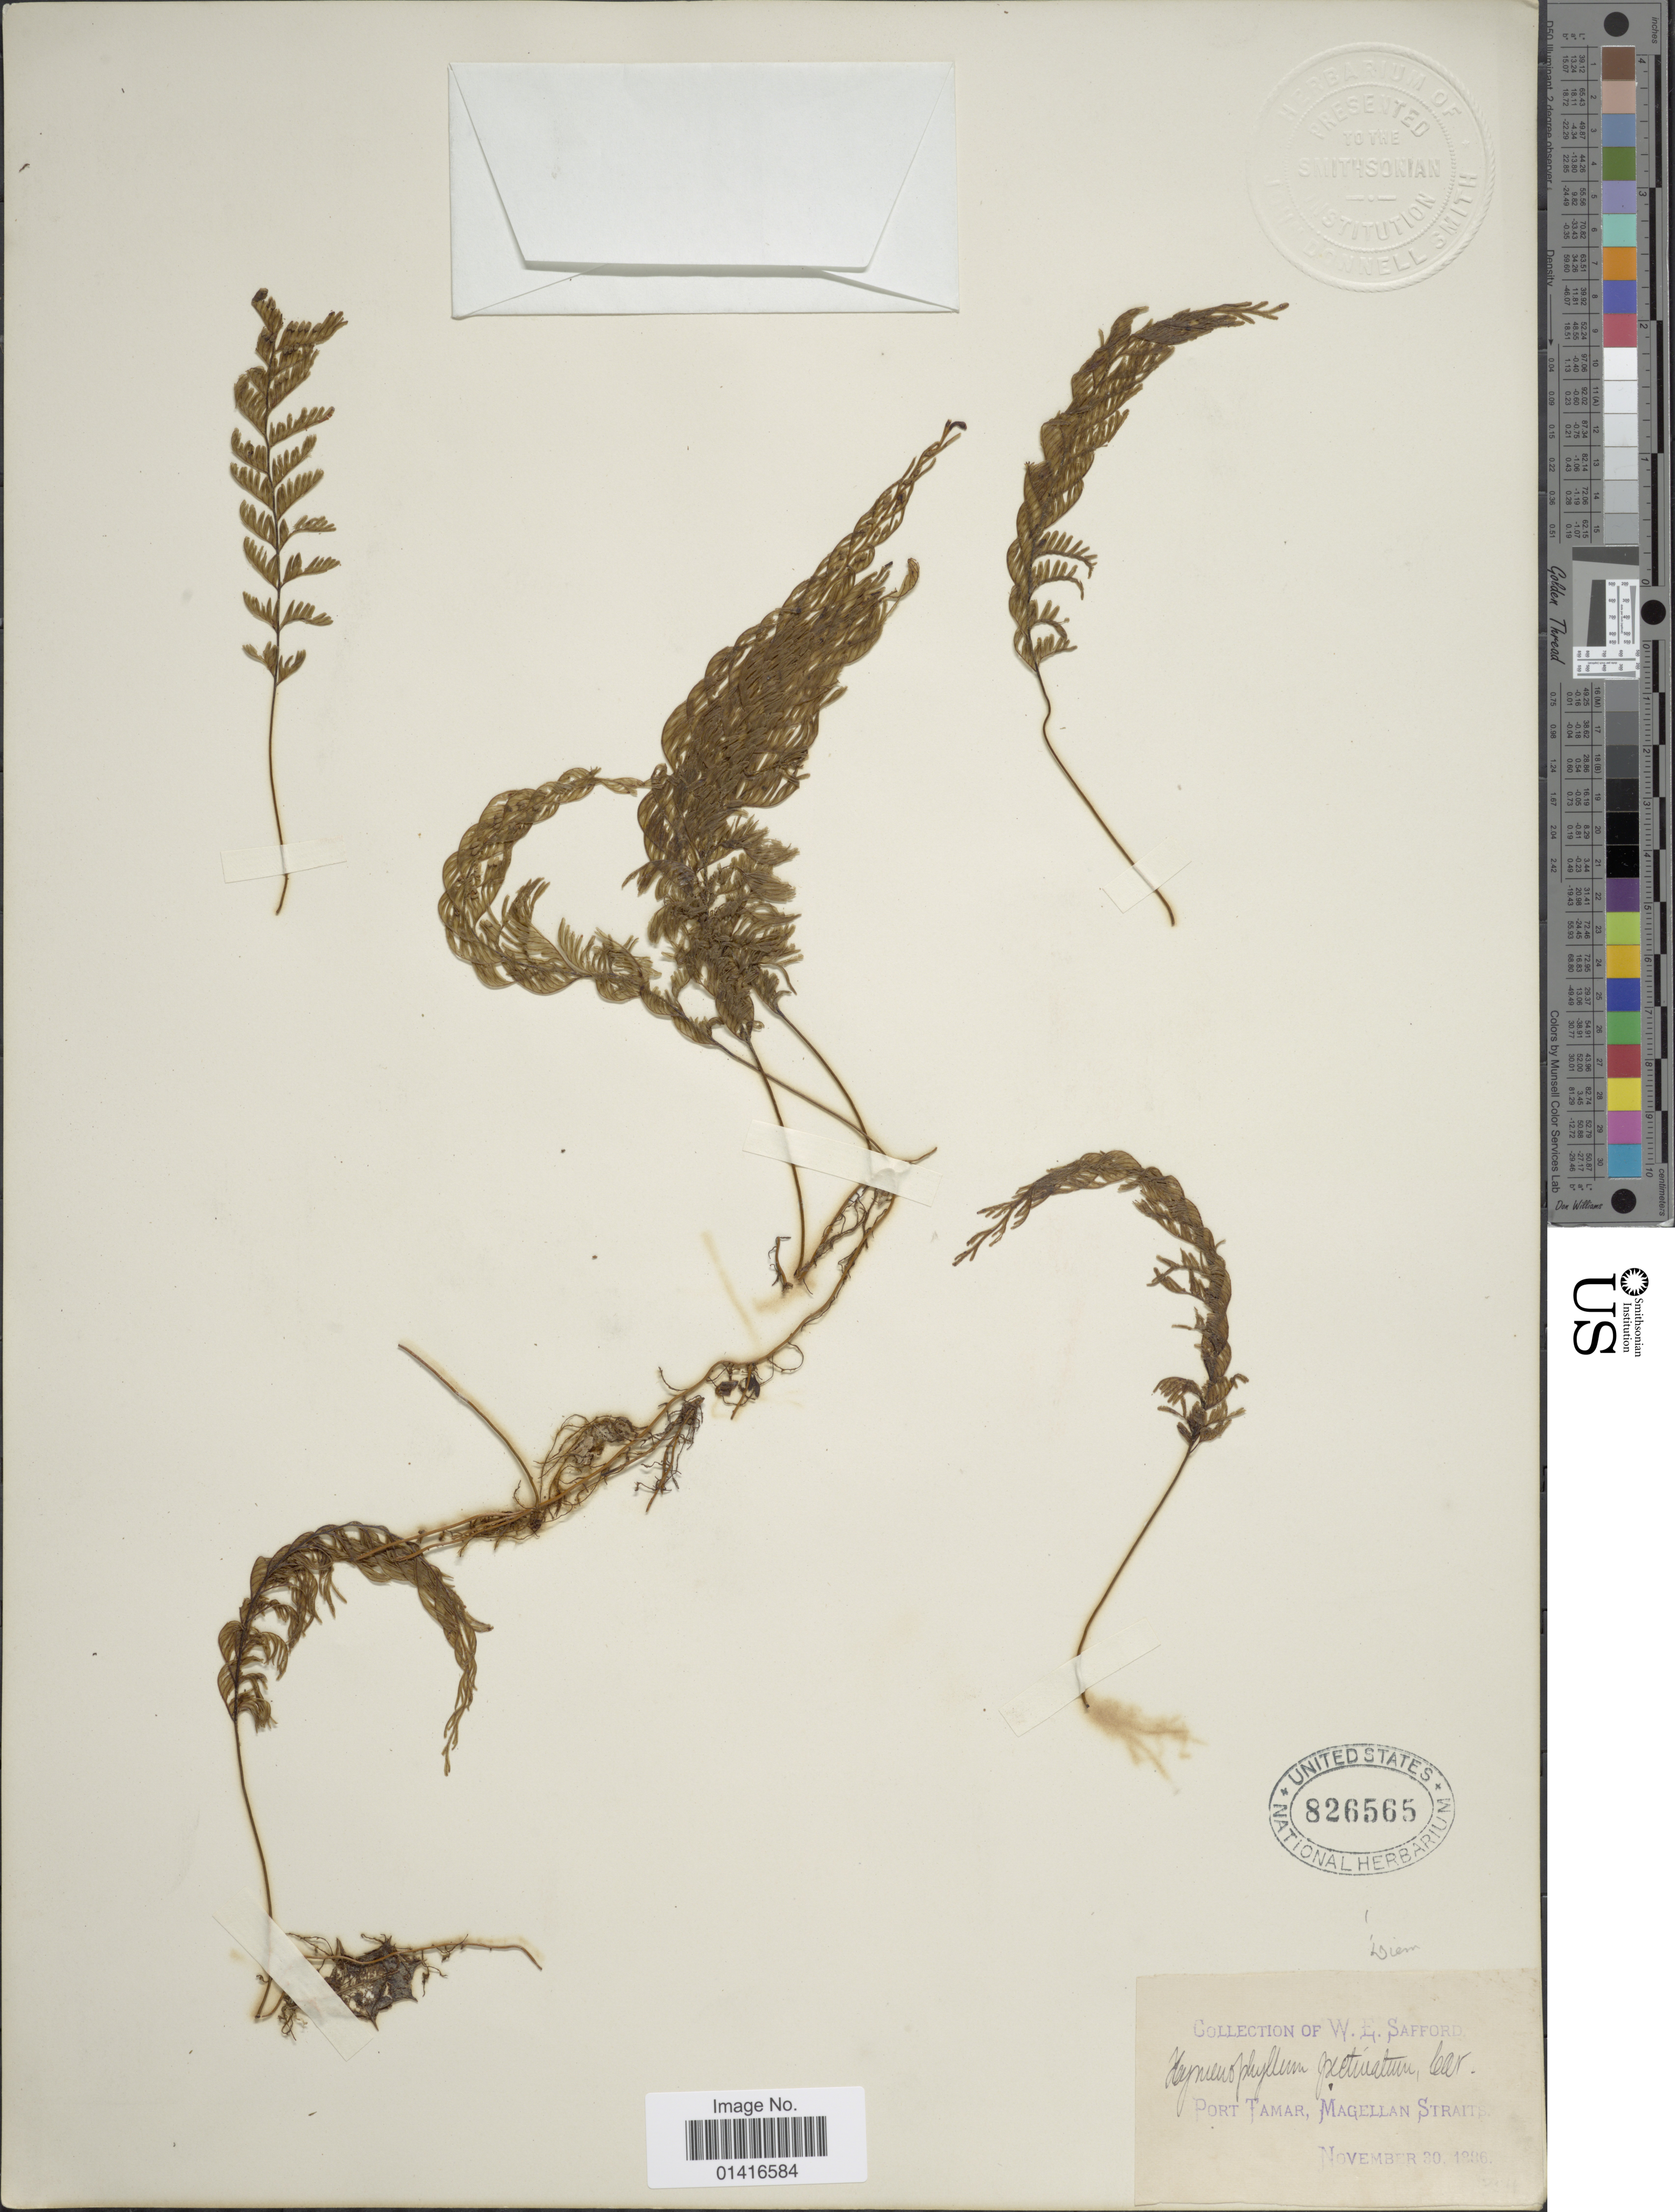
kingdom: Plantae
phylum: Tracheophyta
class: Polypodiopsida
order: Hymenophyllales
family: Hymenophyllaceae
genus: Hymenophyllum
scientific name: Hymenophyllum pectinatum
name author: Cav.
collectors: W. E. Safford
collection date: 1936-11-30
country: Chile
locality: Port Tamar, Magellan Straits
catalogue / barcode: US 826565